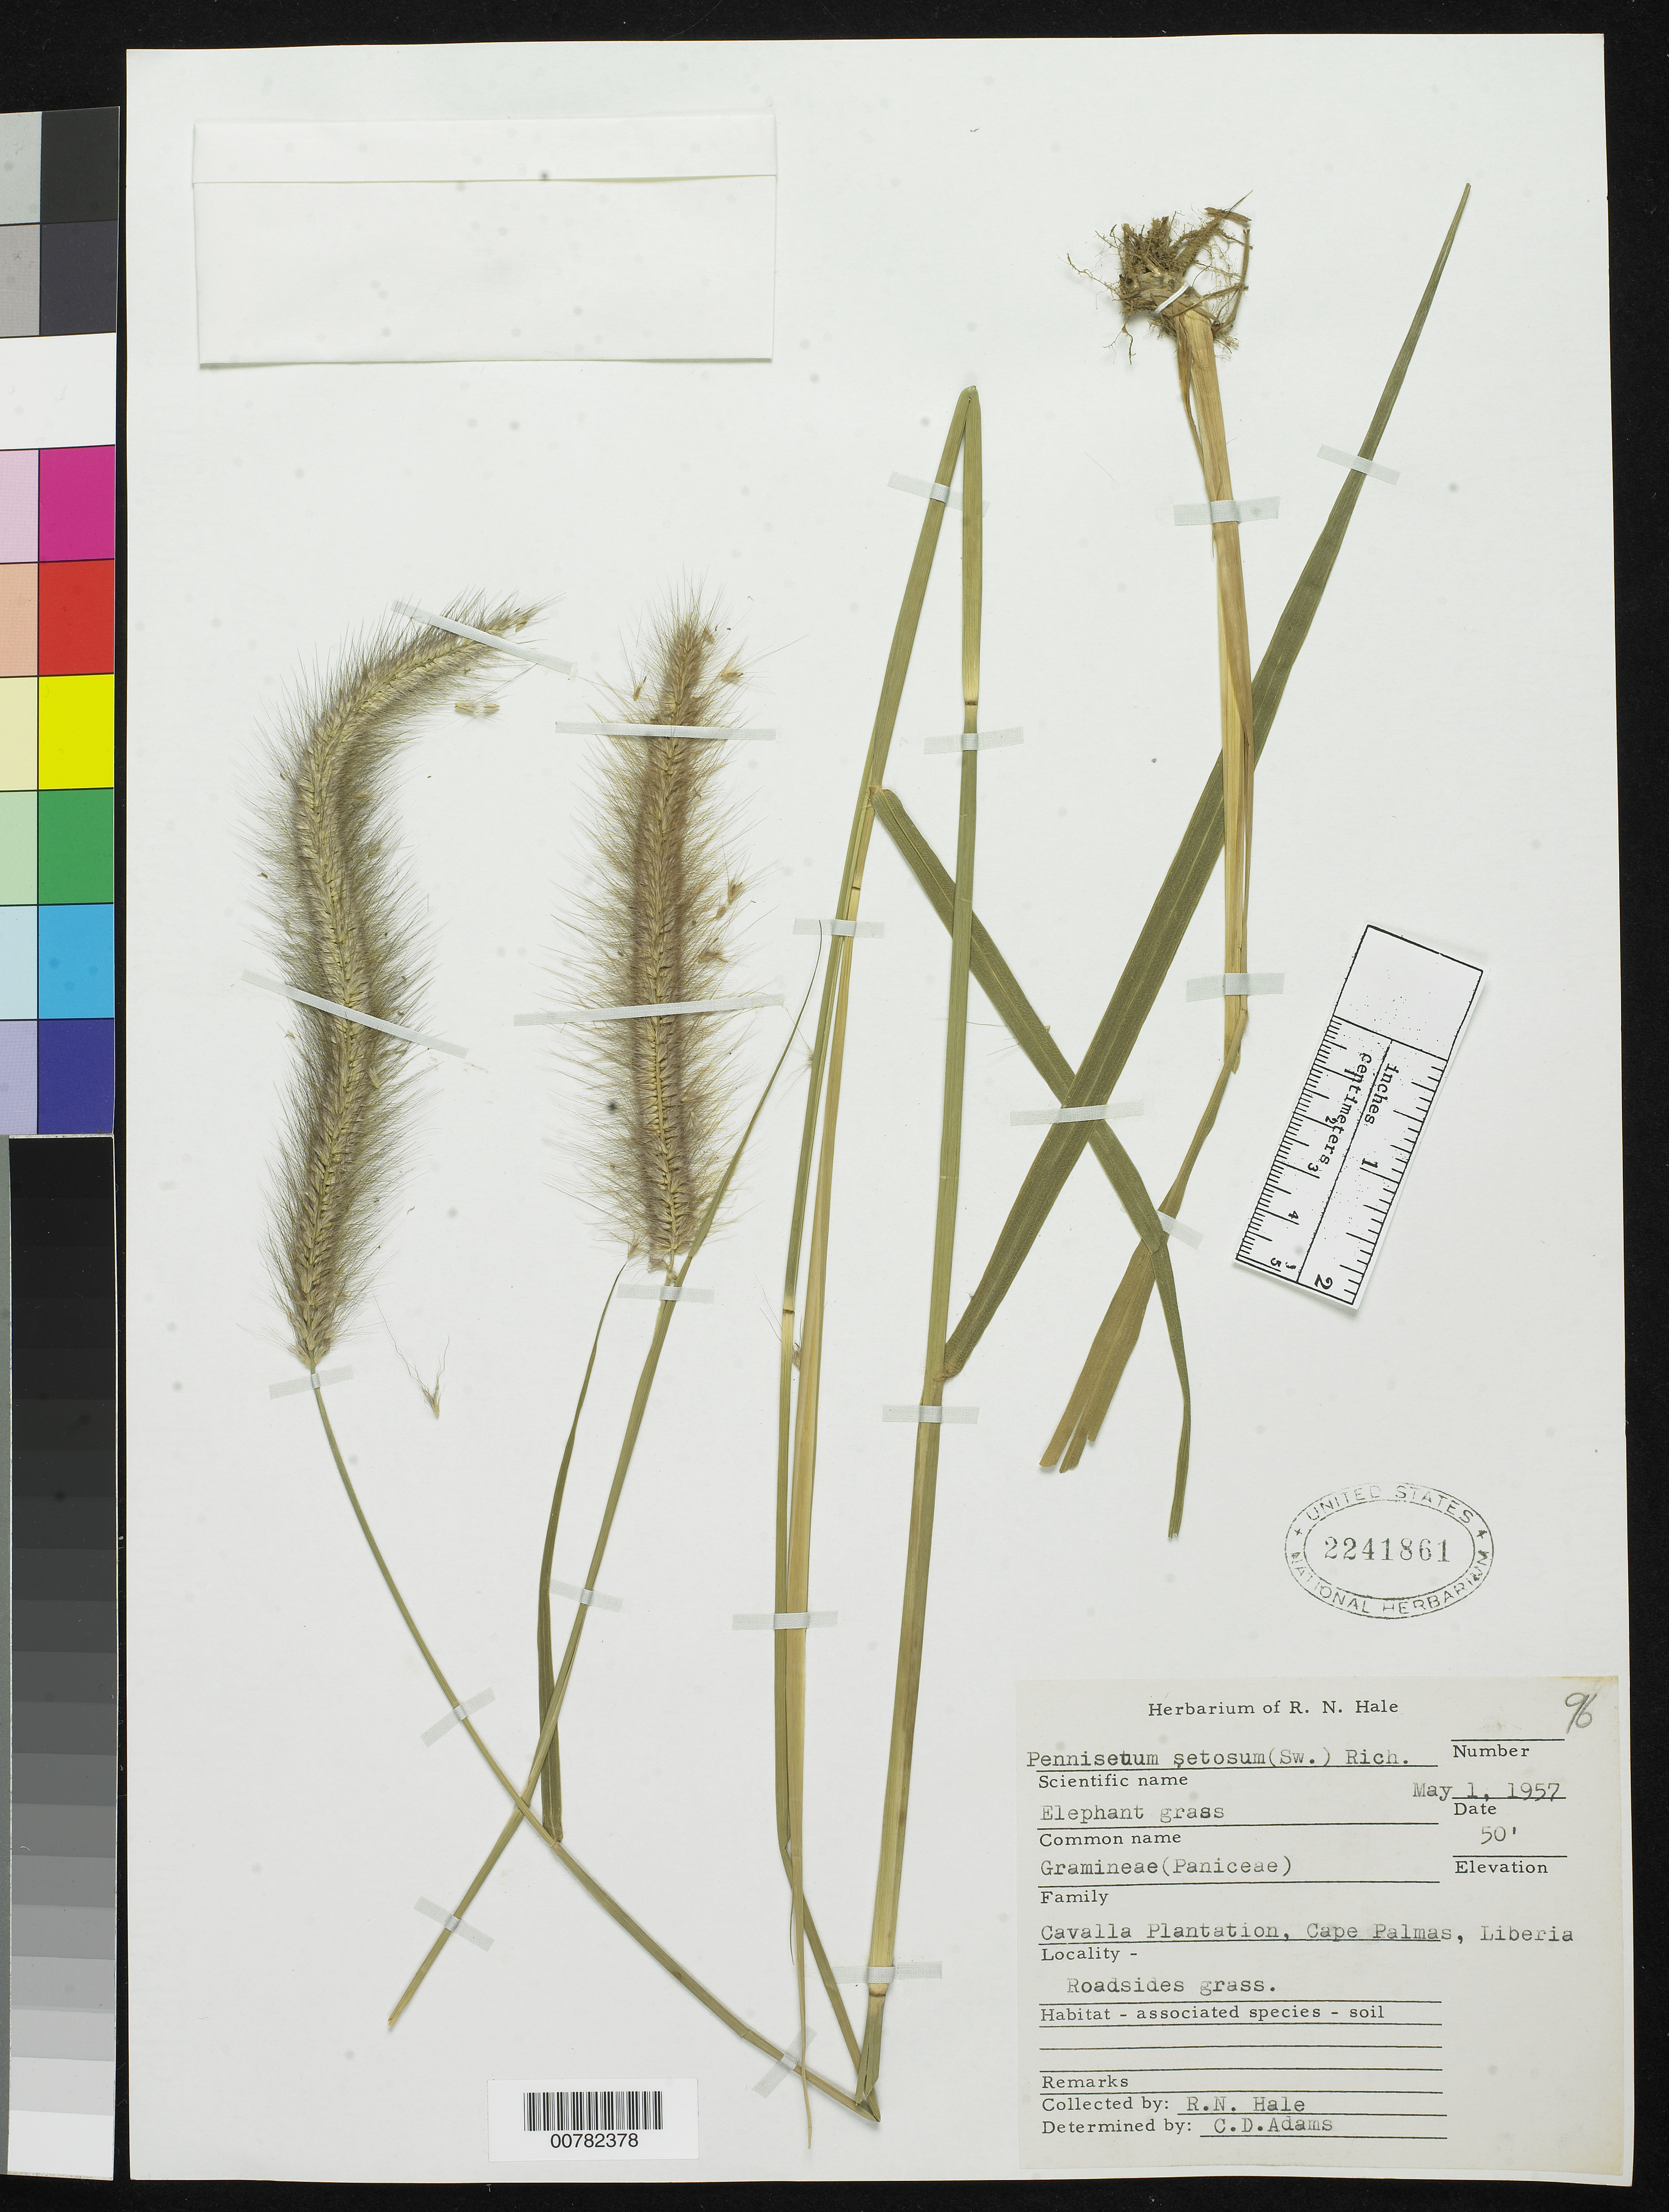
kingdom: Plantae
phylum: Tracheophyta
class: Liliopsida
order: Poales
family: Poaceae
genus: Pennisetum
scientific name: Pennisetum setosum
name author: (Sw.) Rich.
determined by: Adams, C. D.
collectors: R. N. Hale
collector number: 96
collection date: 1957-05-01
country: Liberia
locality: Cavalla Plantation, Cape Palmas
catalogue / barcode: US 2241861